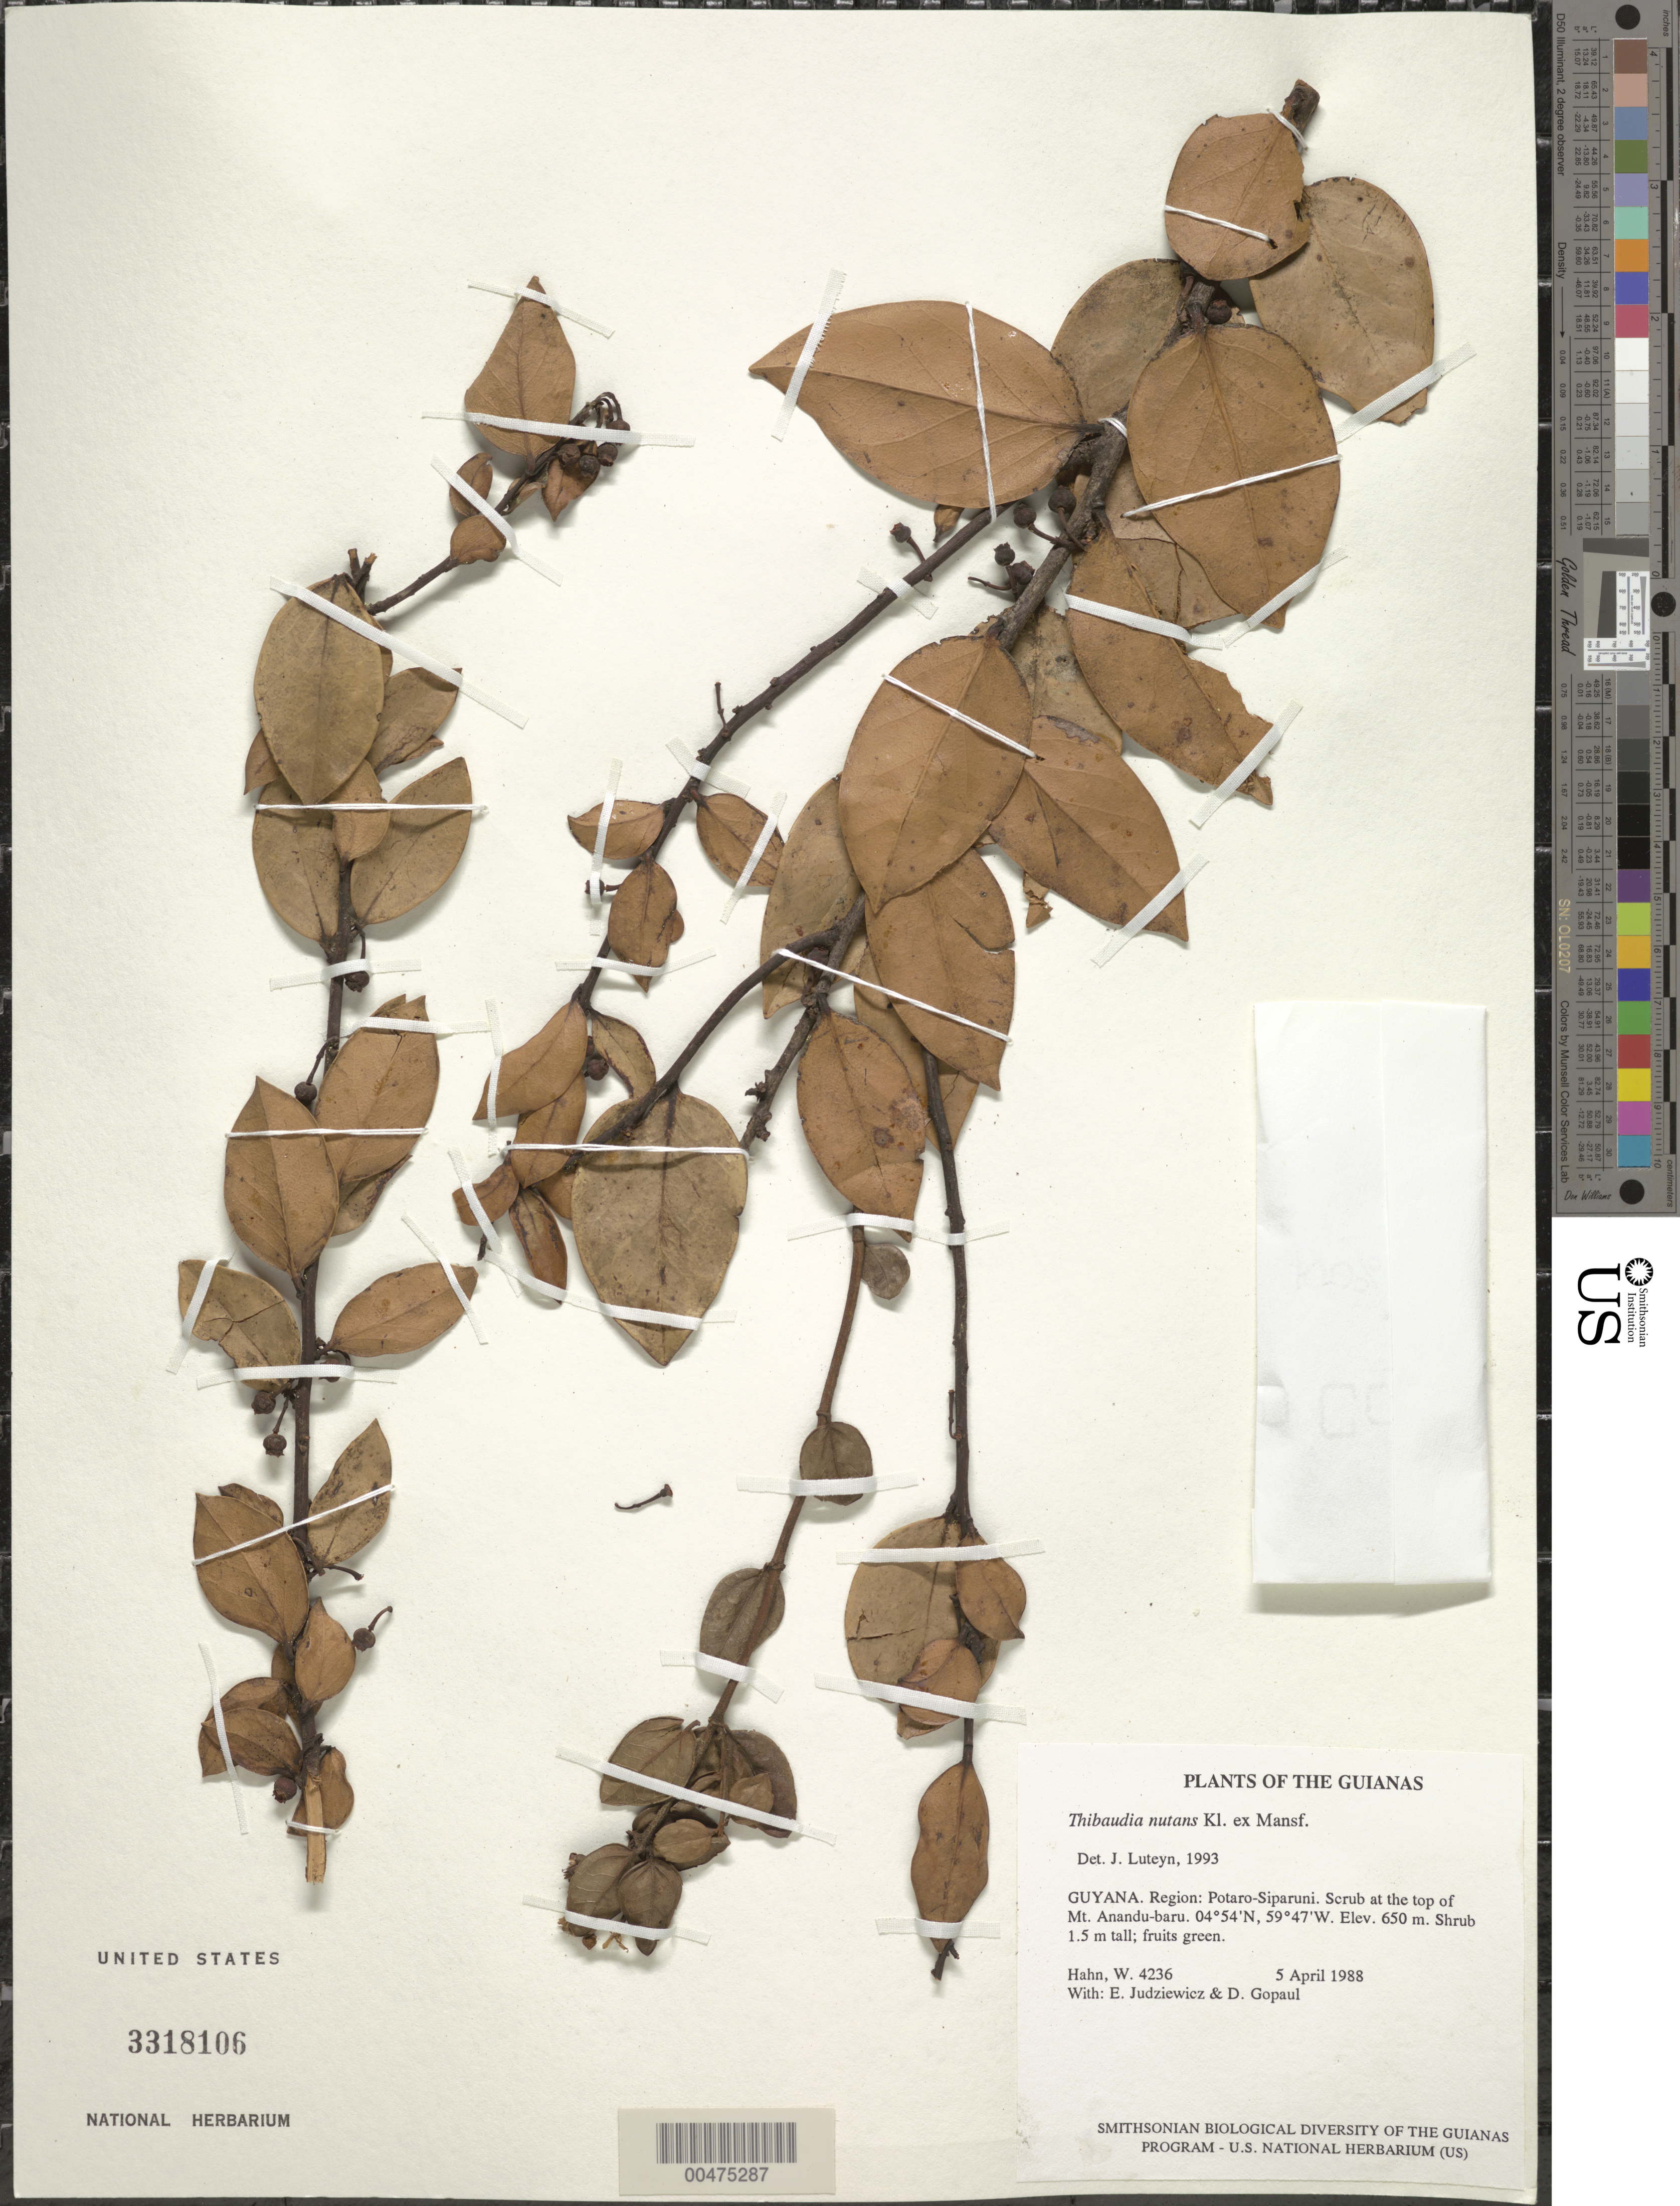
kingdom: Plantae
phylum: Tracheophyta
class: Magnoliopsida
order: Ericales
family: Ericaceae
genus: Thibaudia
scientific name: Thibaudia nutans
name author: Klotzsch ex Mansf.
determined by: Luteyn, J. L.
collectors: W. Hahn, E. J. Judziewicz & D. Gopaul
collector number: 4236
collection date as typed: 5 April 1988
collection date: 1988-04-05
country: Guyana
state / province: Potaro-Siparuni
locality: Top of Mt. Anandu-baru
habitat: Scrub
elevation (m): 650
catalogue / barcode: US 3318106